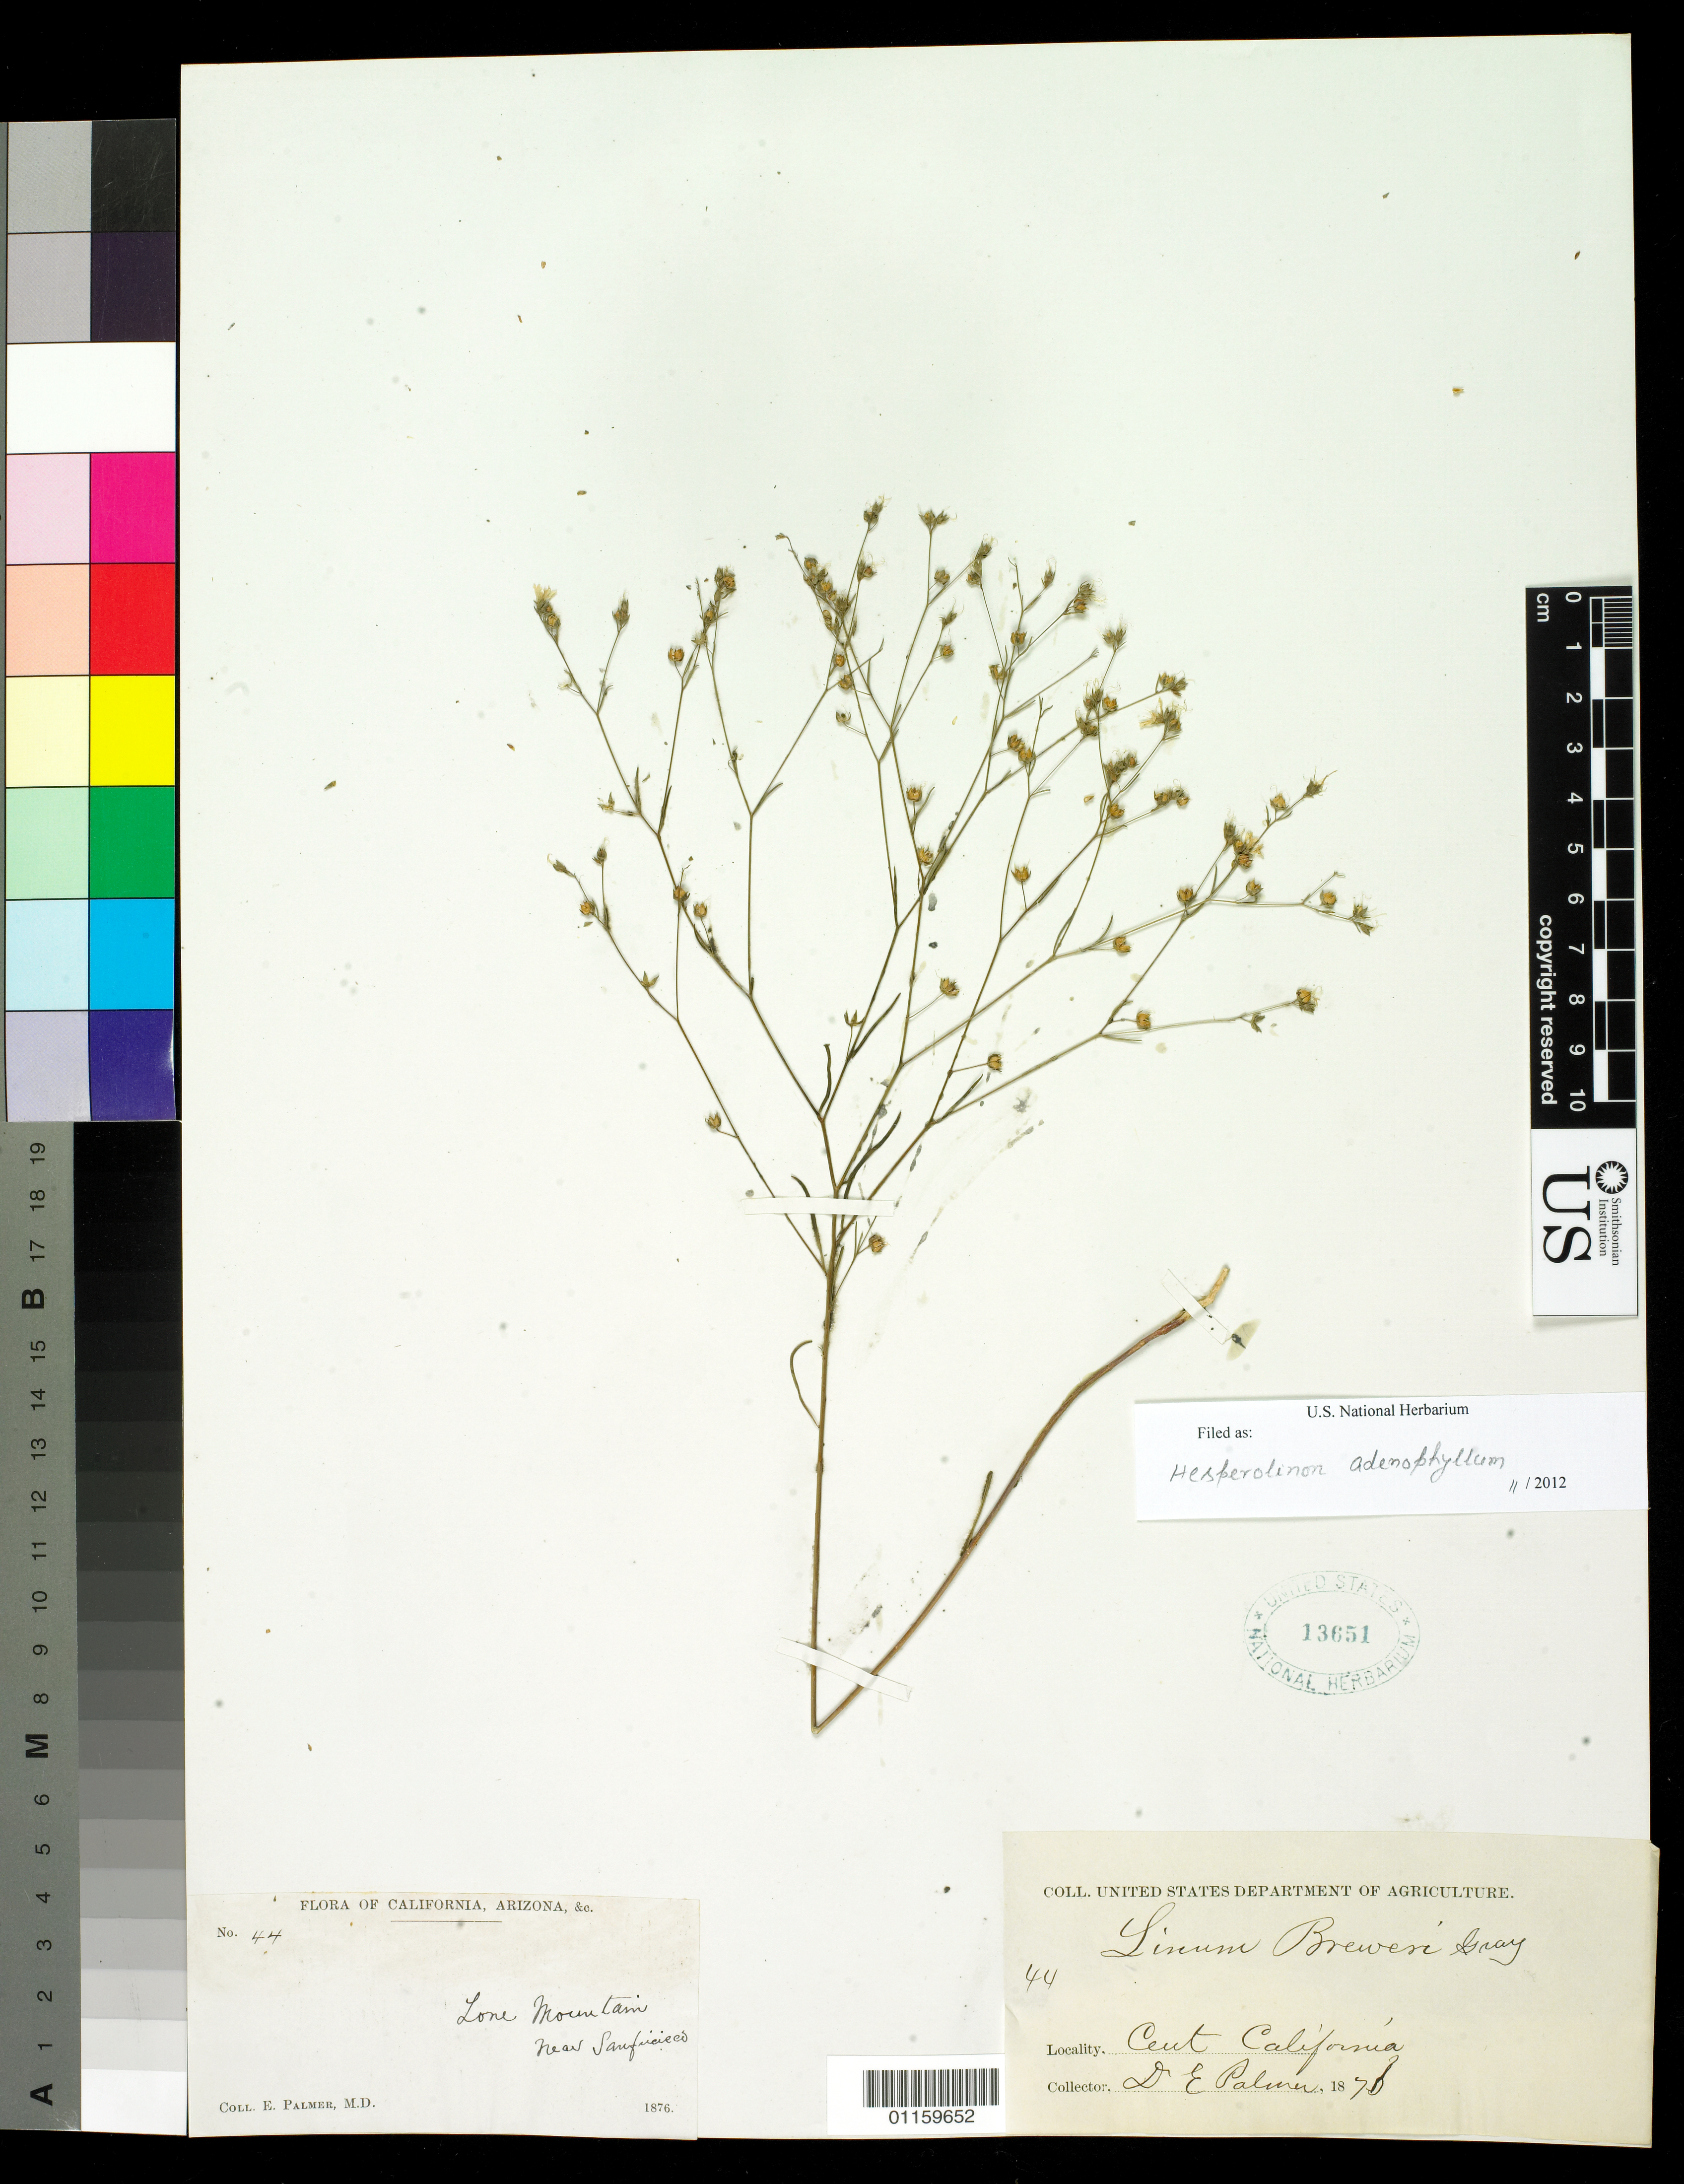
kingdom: Plantae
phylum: Tracheophyta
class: Magnoliopsida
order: Malpighiales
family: Linaceae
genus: Linum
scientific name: Linum sp.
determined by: Strong, Mark T., (BOT), Smithsonian Institution - National Museum of Natural History (UNITED STATES)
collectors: E. Palmer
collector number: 44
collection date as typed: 1876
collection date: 1876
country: United States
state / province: California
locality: Central California.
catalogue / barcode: US 13651